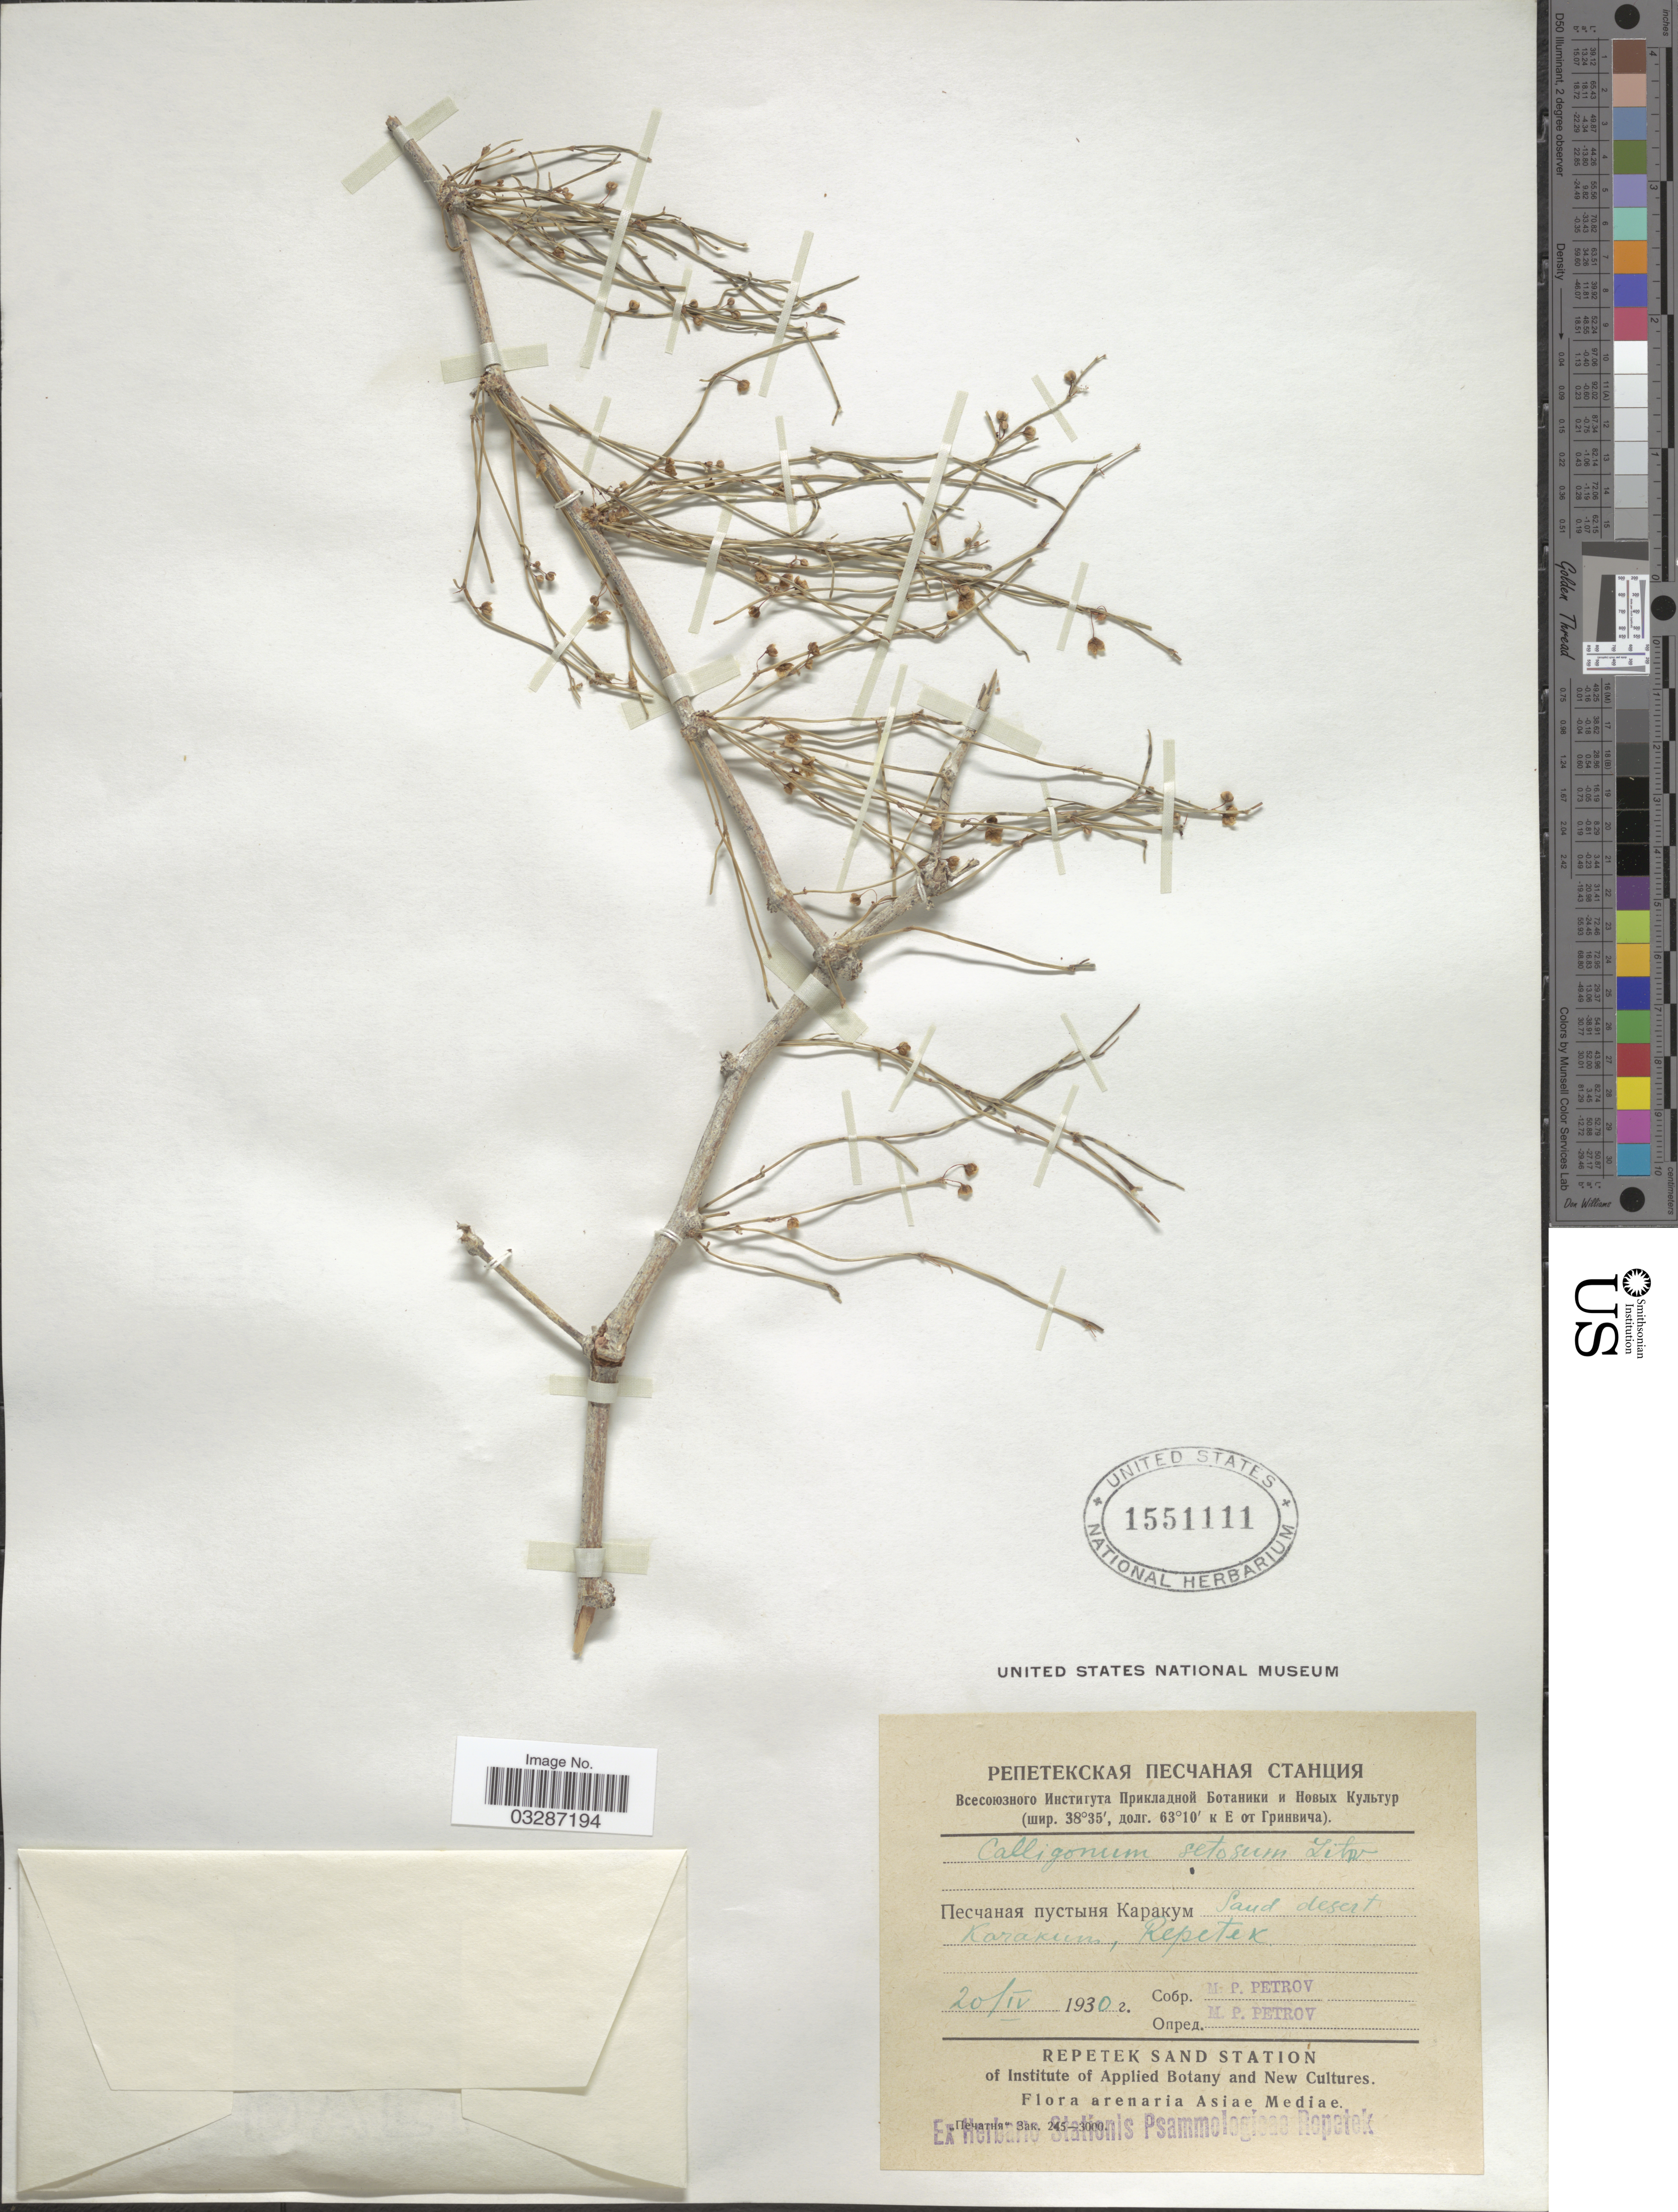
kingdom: Plantae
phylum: Tracheophyta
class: Magnoliopsida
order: Caryophyllales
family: Polygonaceae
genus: Calligonum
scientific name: Calligonum setosum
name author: (Litv.) Litv.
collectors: M. Petrov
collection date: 1930-04-20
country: Turkmenistan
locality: Repetek Sand Station. [unsure placement] Arenaria Asia Mediae. X.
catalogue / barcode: US 1551111